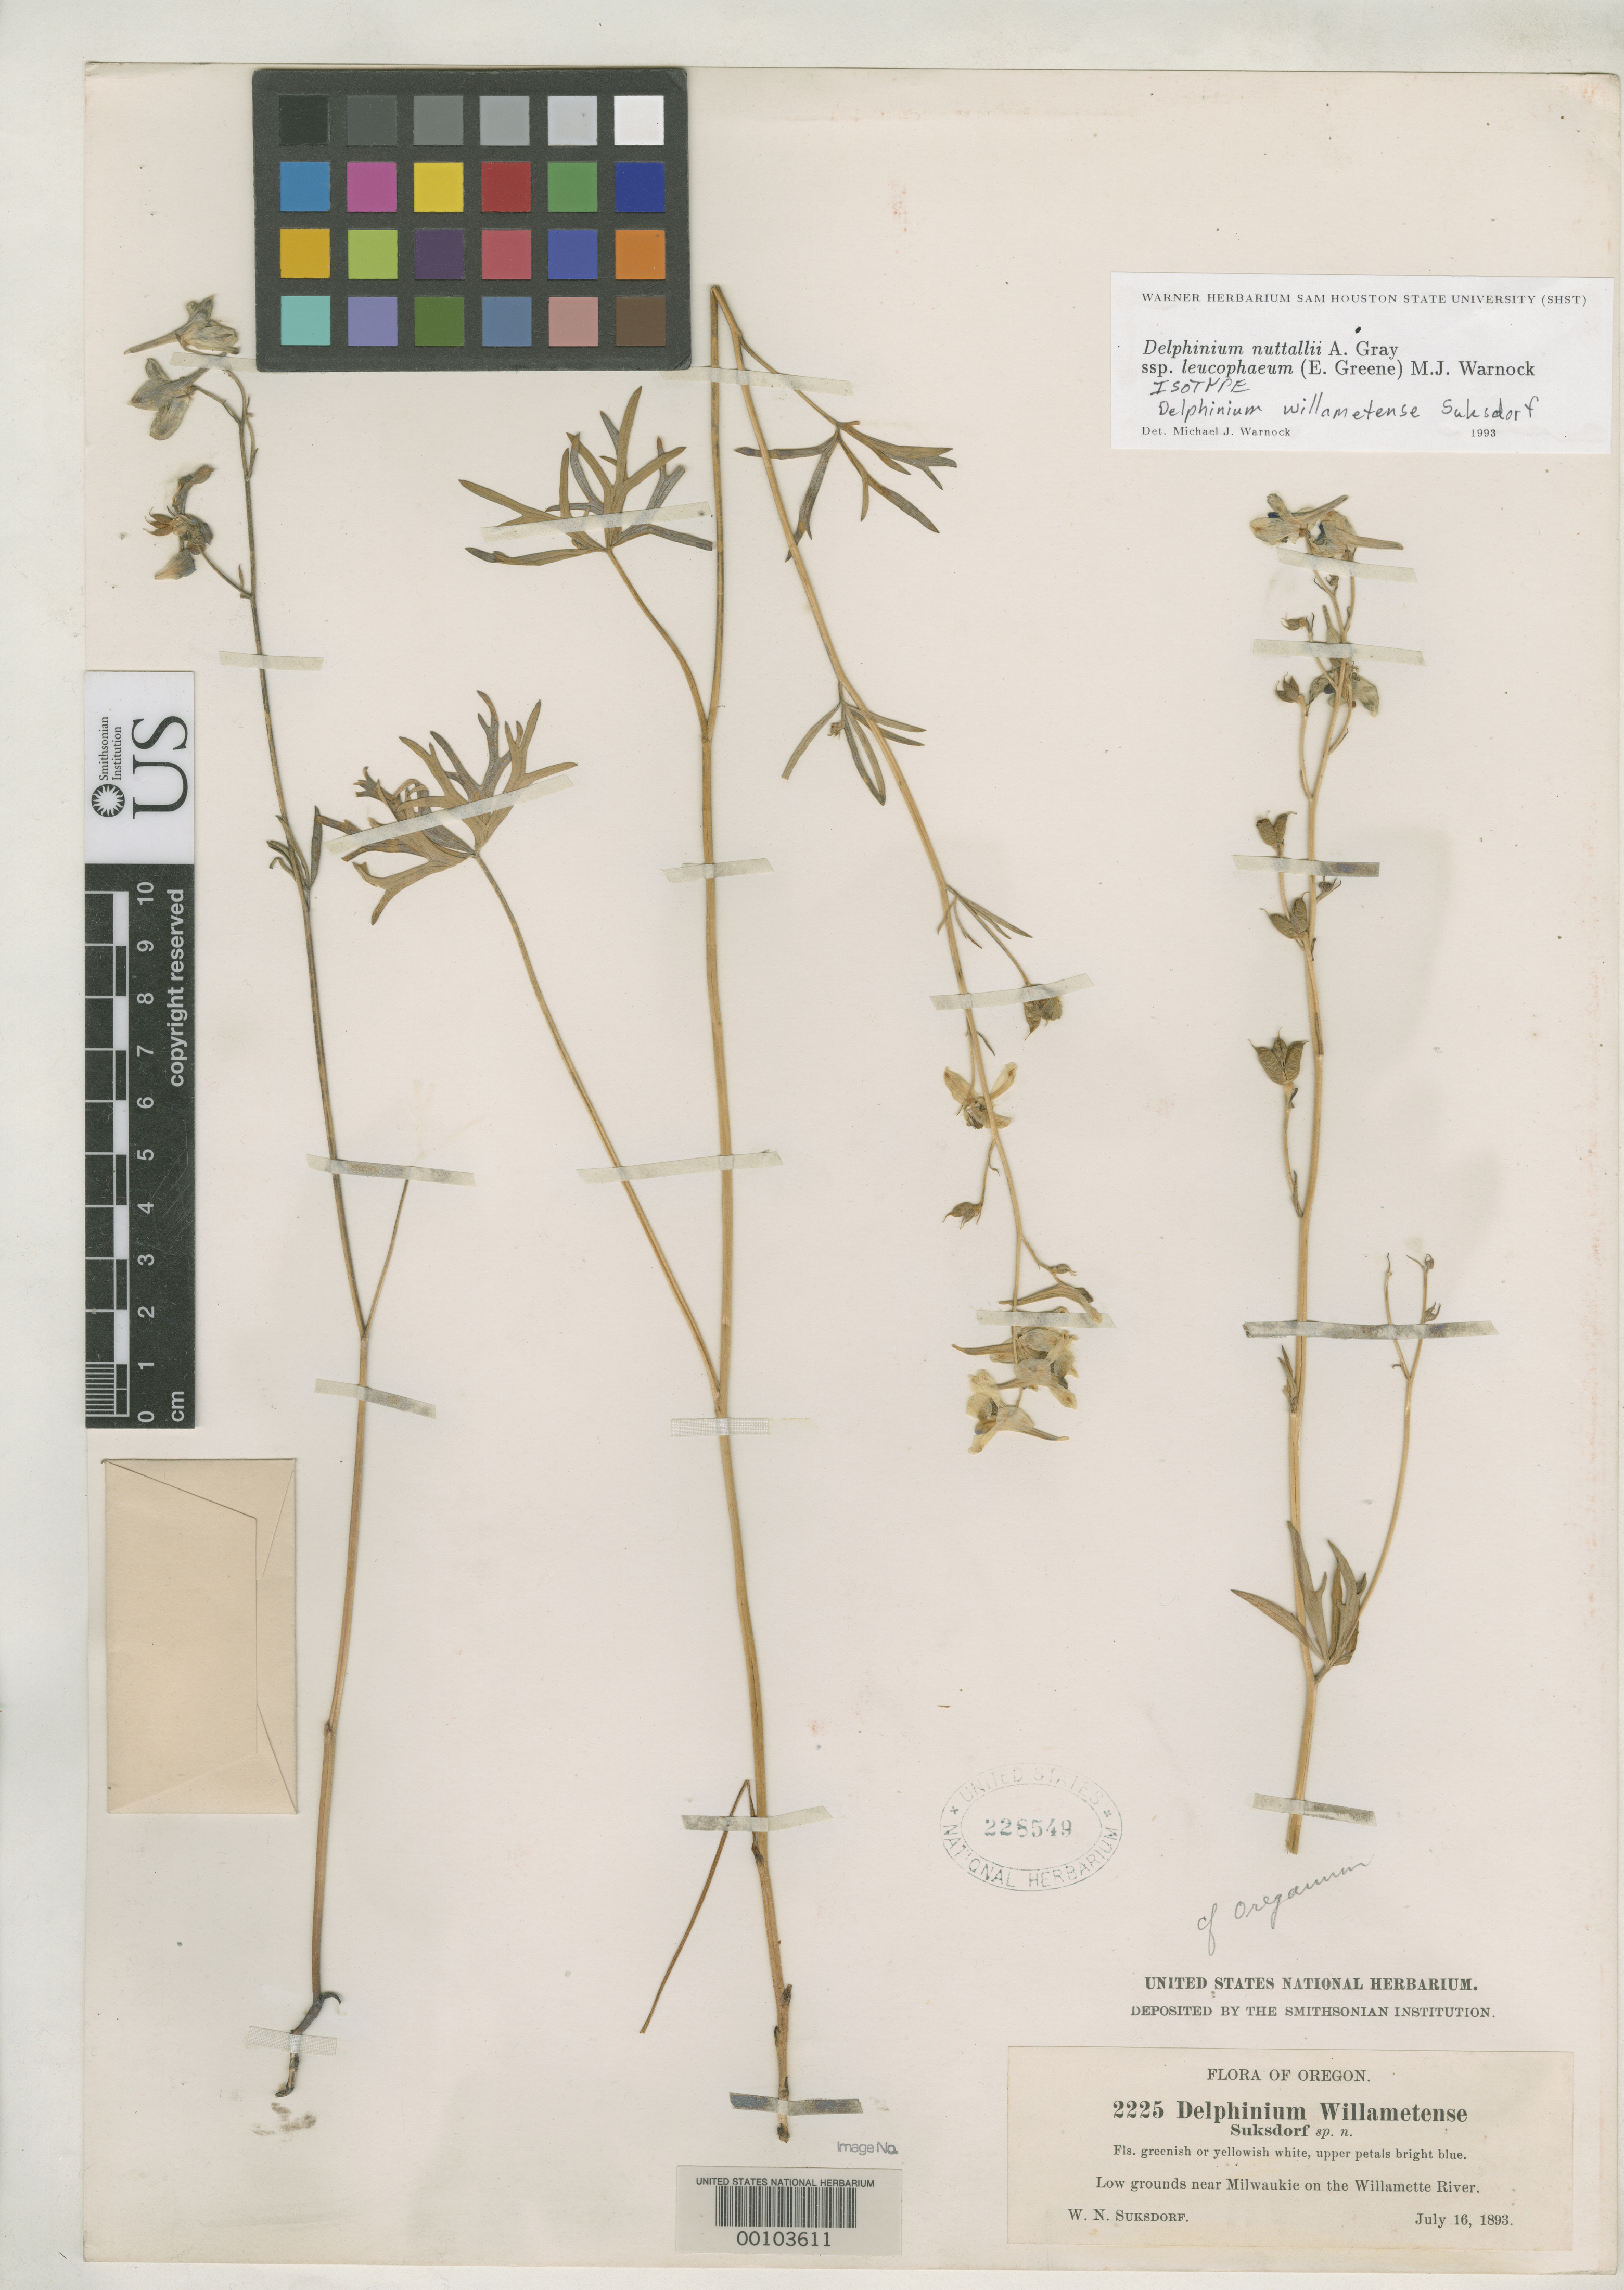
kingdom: Plantae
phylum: Tracheophyta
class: Magnoliopsida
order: Ranunculales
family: Ranunculaceae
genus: Delphinium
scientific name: Delphinium willametense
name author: Suksd.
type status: Isotype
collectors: W. N. Suksdorf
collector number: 2225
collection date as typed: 16 Jul 1893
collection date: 1893-07-16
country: United States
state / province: Oregon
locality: Near Milwaukie on Willamette River.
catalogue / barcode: US 228549